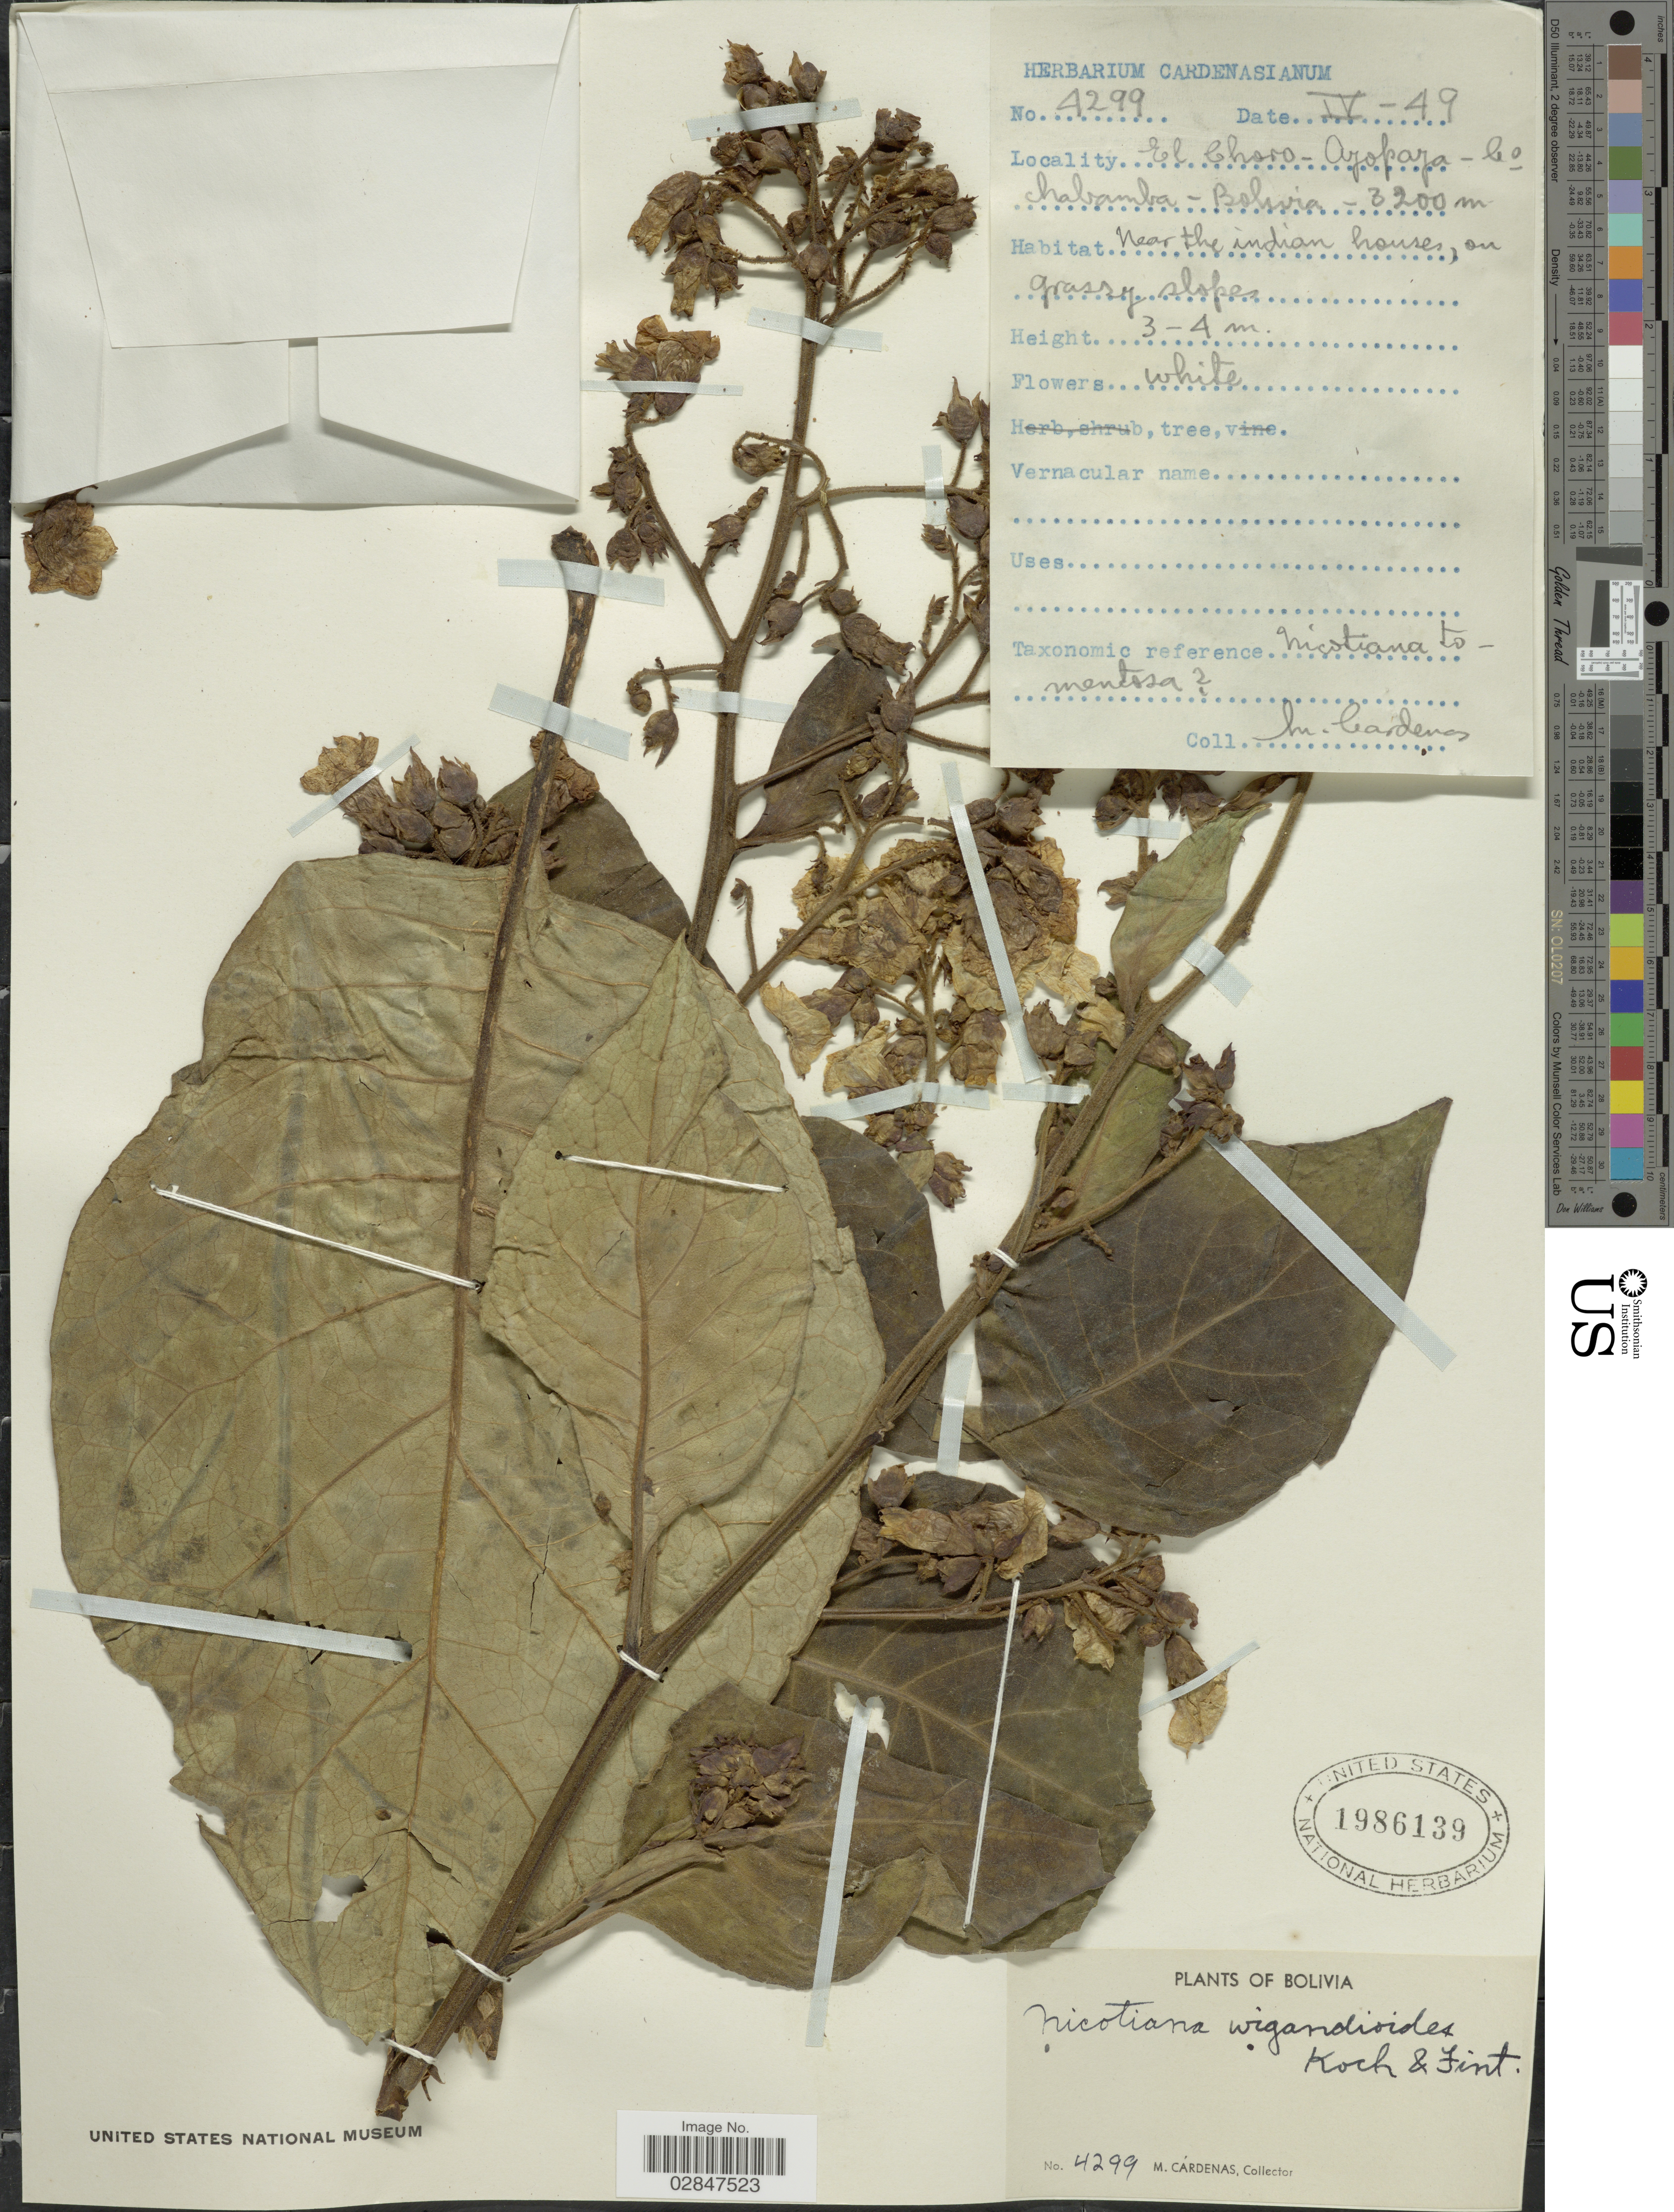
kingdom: Plantae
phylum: Tracheophyta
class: Magnoliopsida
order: Solanales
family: Solanaceae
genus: Nicotiana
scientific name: Nicotiana wigandioides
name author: K. Koch & Fintelm.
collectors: M. Cárdenas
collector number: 4299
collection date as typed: Transcribed d/m/y: /4/49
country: Bolivia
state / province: Cochabamba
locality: El Choro, Ayopaya, Cochabamba, Bolivia.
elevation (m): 3200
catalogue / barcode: US 1986139